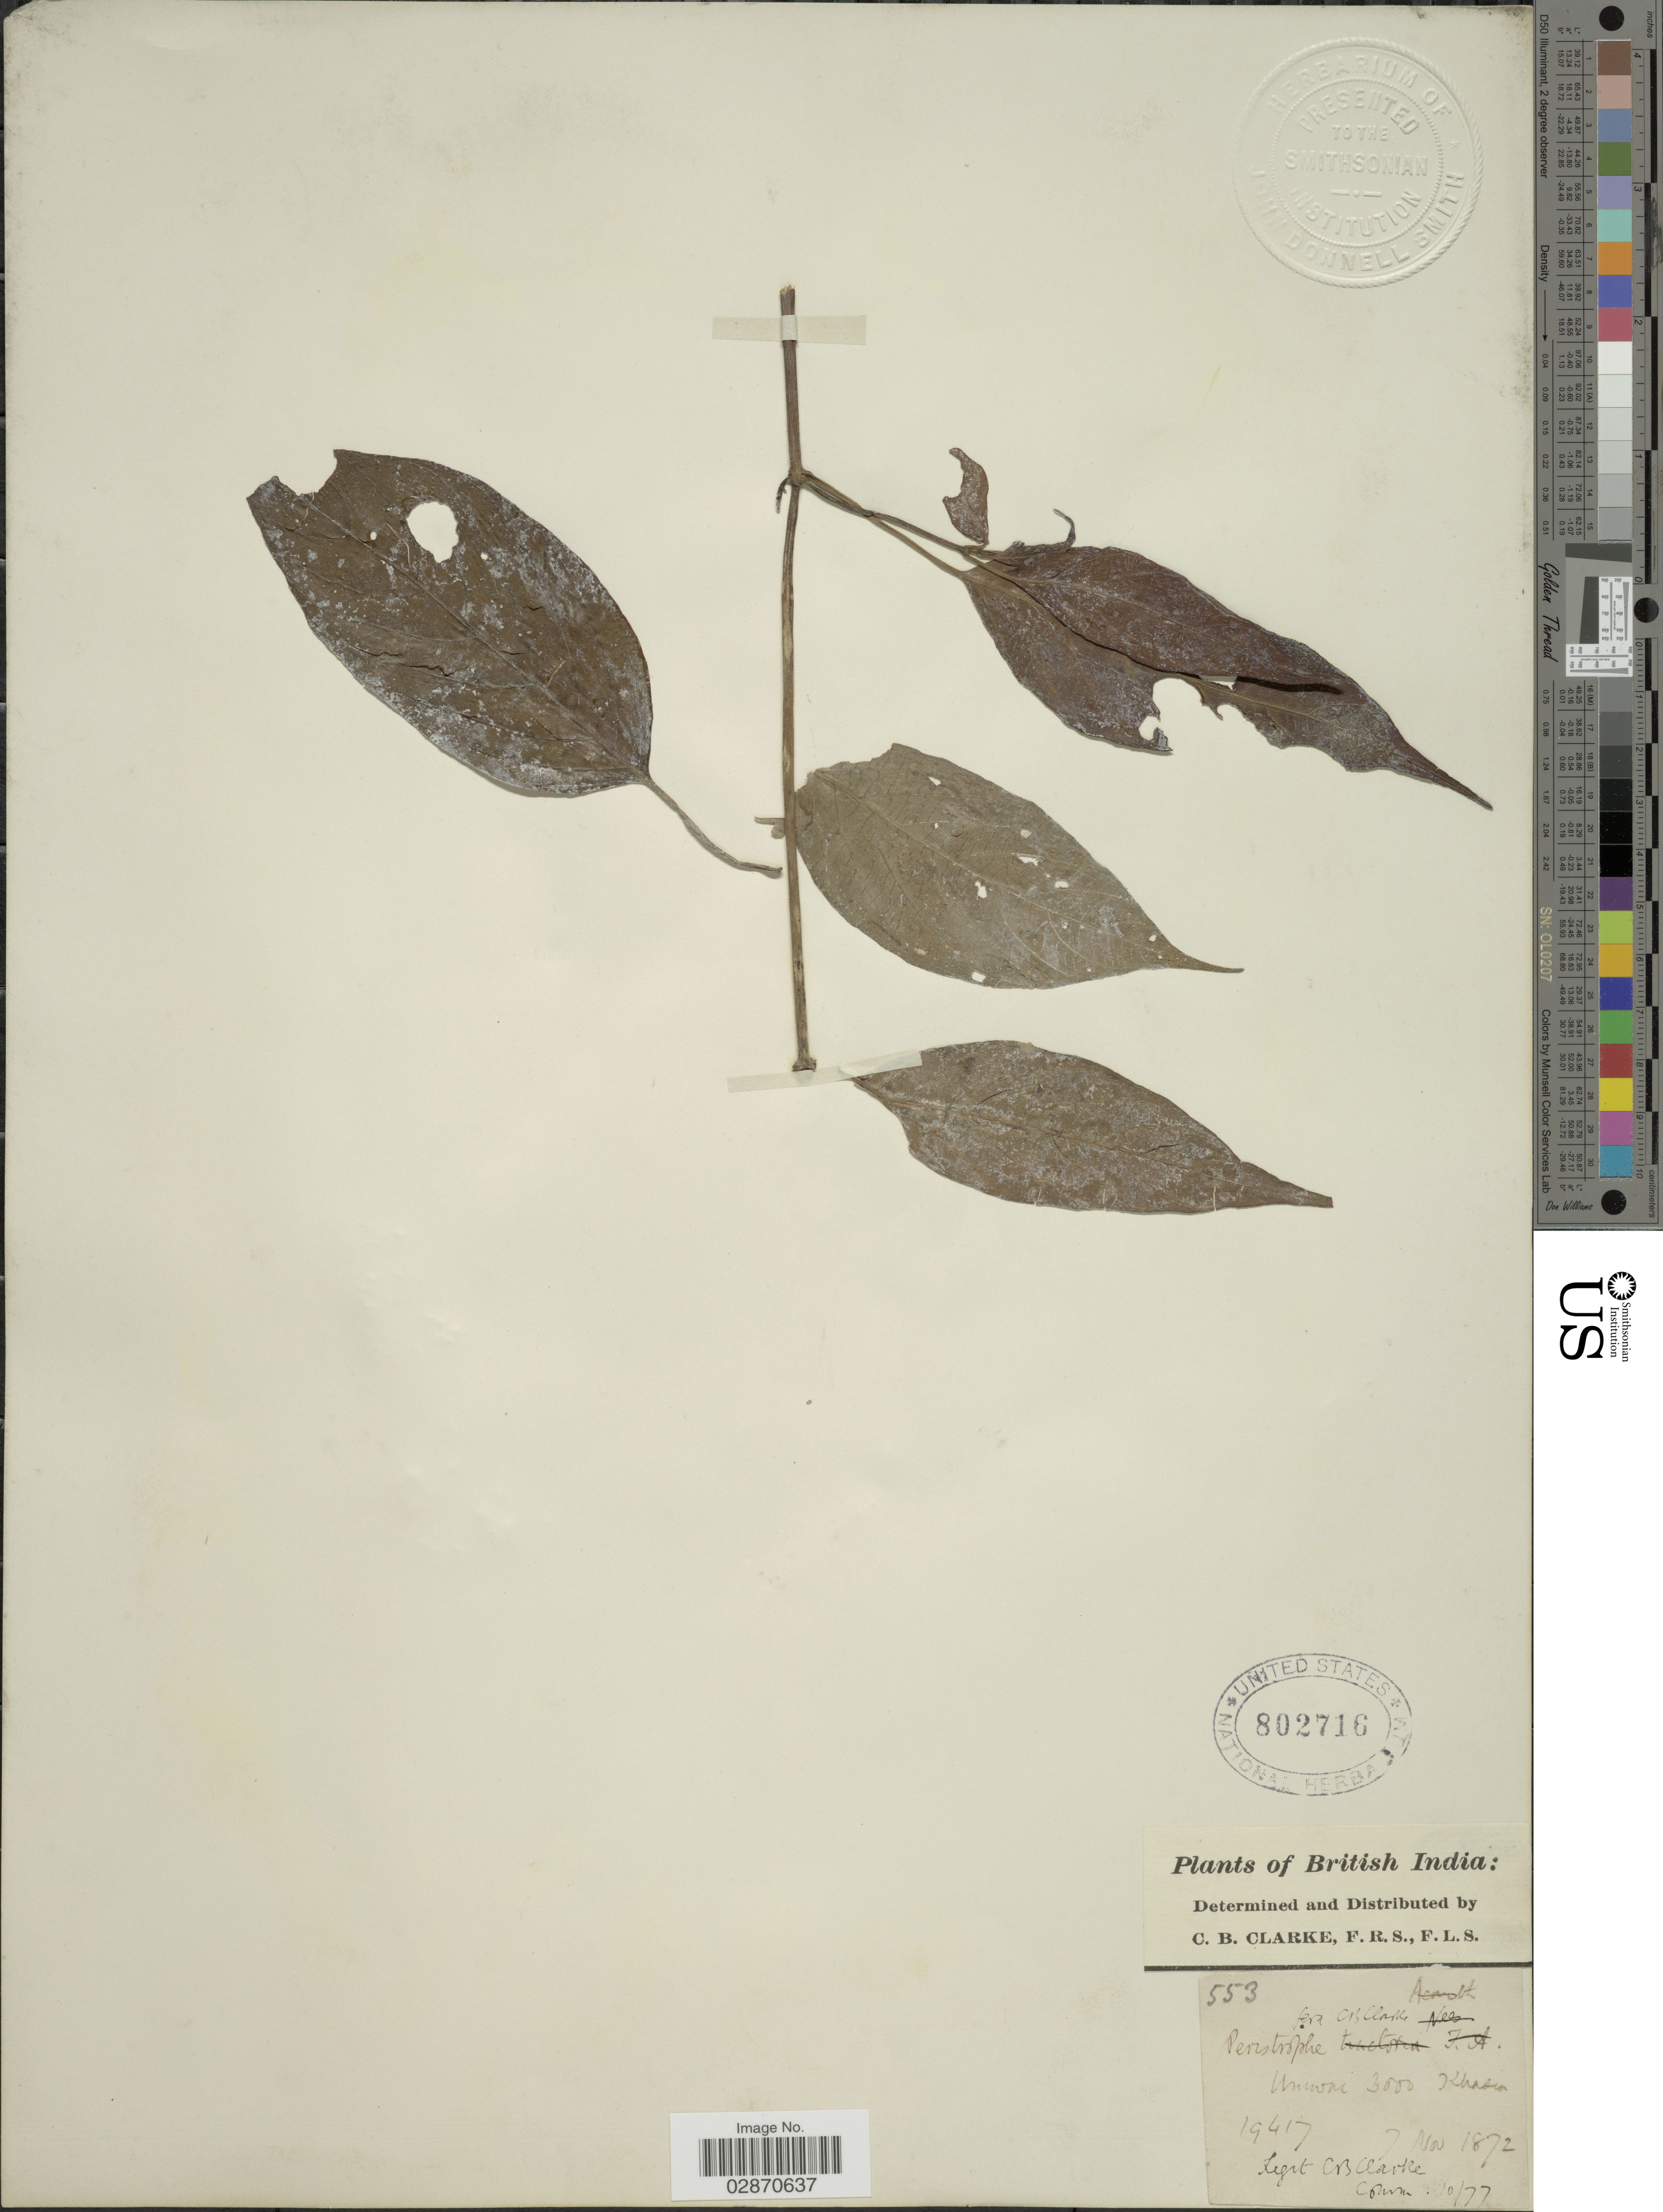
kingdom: Plantae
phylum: Tracheophyta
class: Magnoliopsida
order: Lamiales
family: Acanthaceae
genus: Peristrophe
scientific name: Peristrophe fera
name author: C.B. Clarke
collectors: C. B. Clarke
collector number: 19417/553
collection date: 1872-11-07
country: India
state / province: Meghalaya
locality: British India. Umwai Khasi.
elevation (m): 914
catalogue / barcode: US 802716